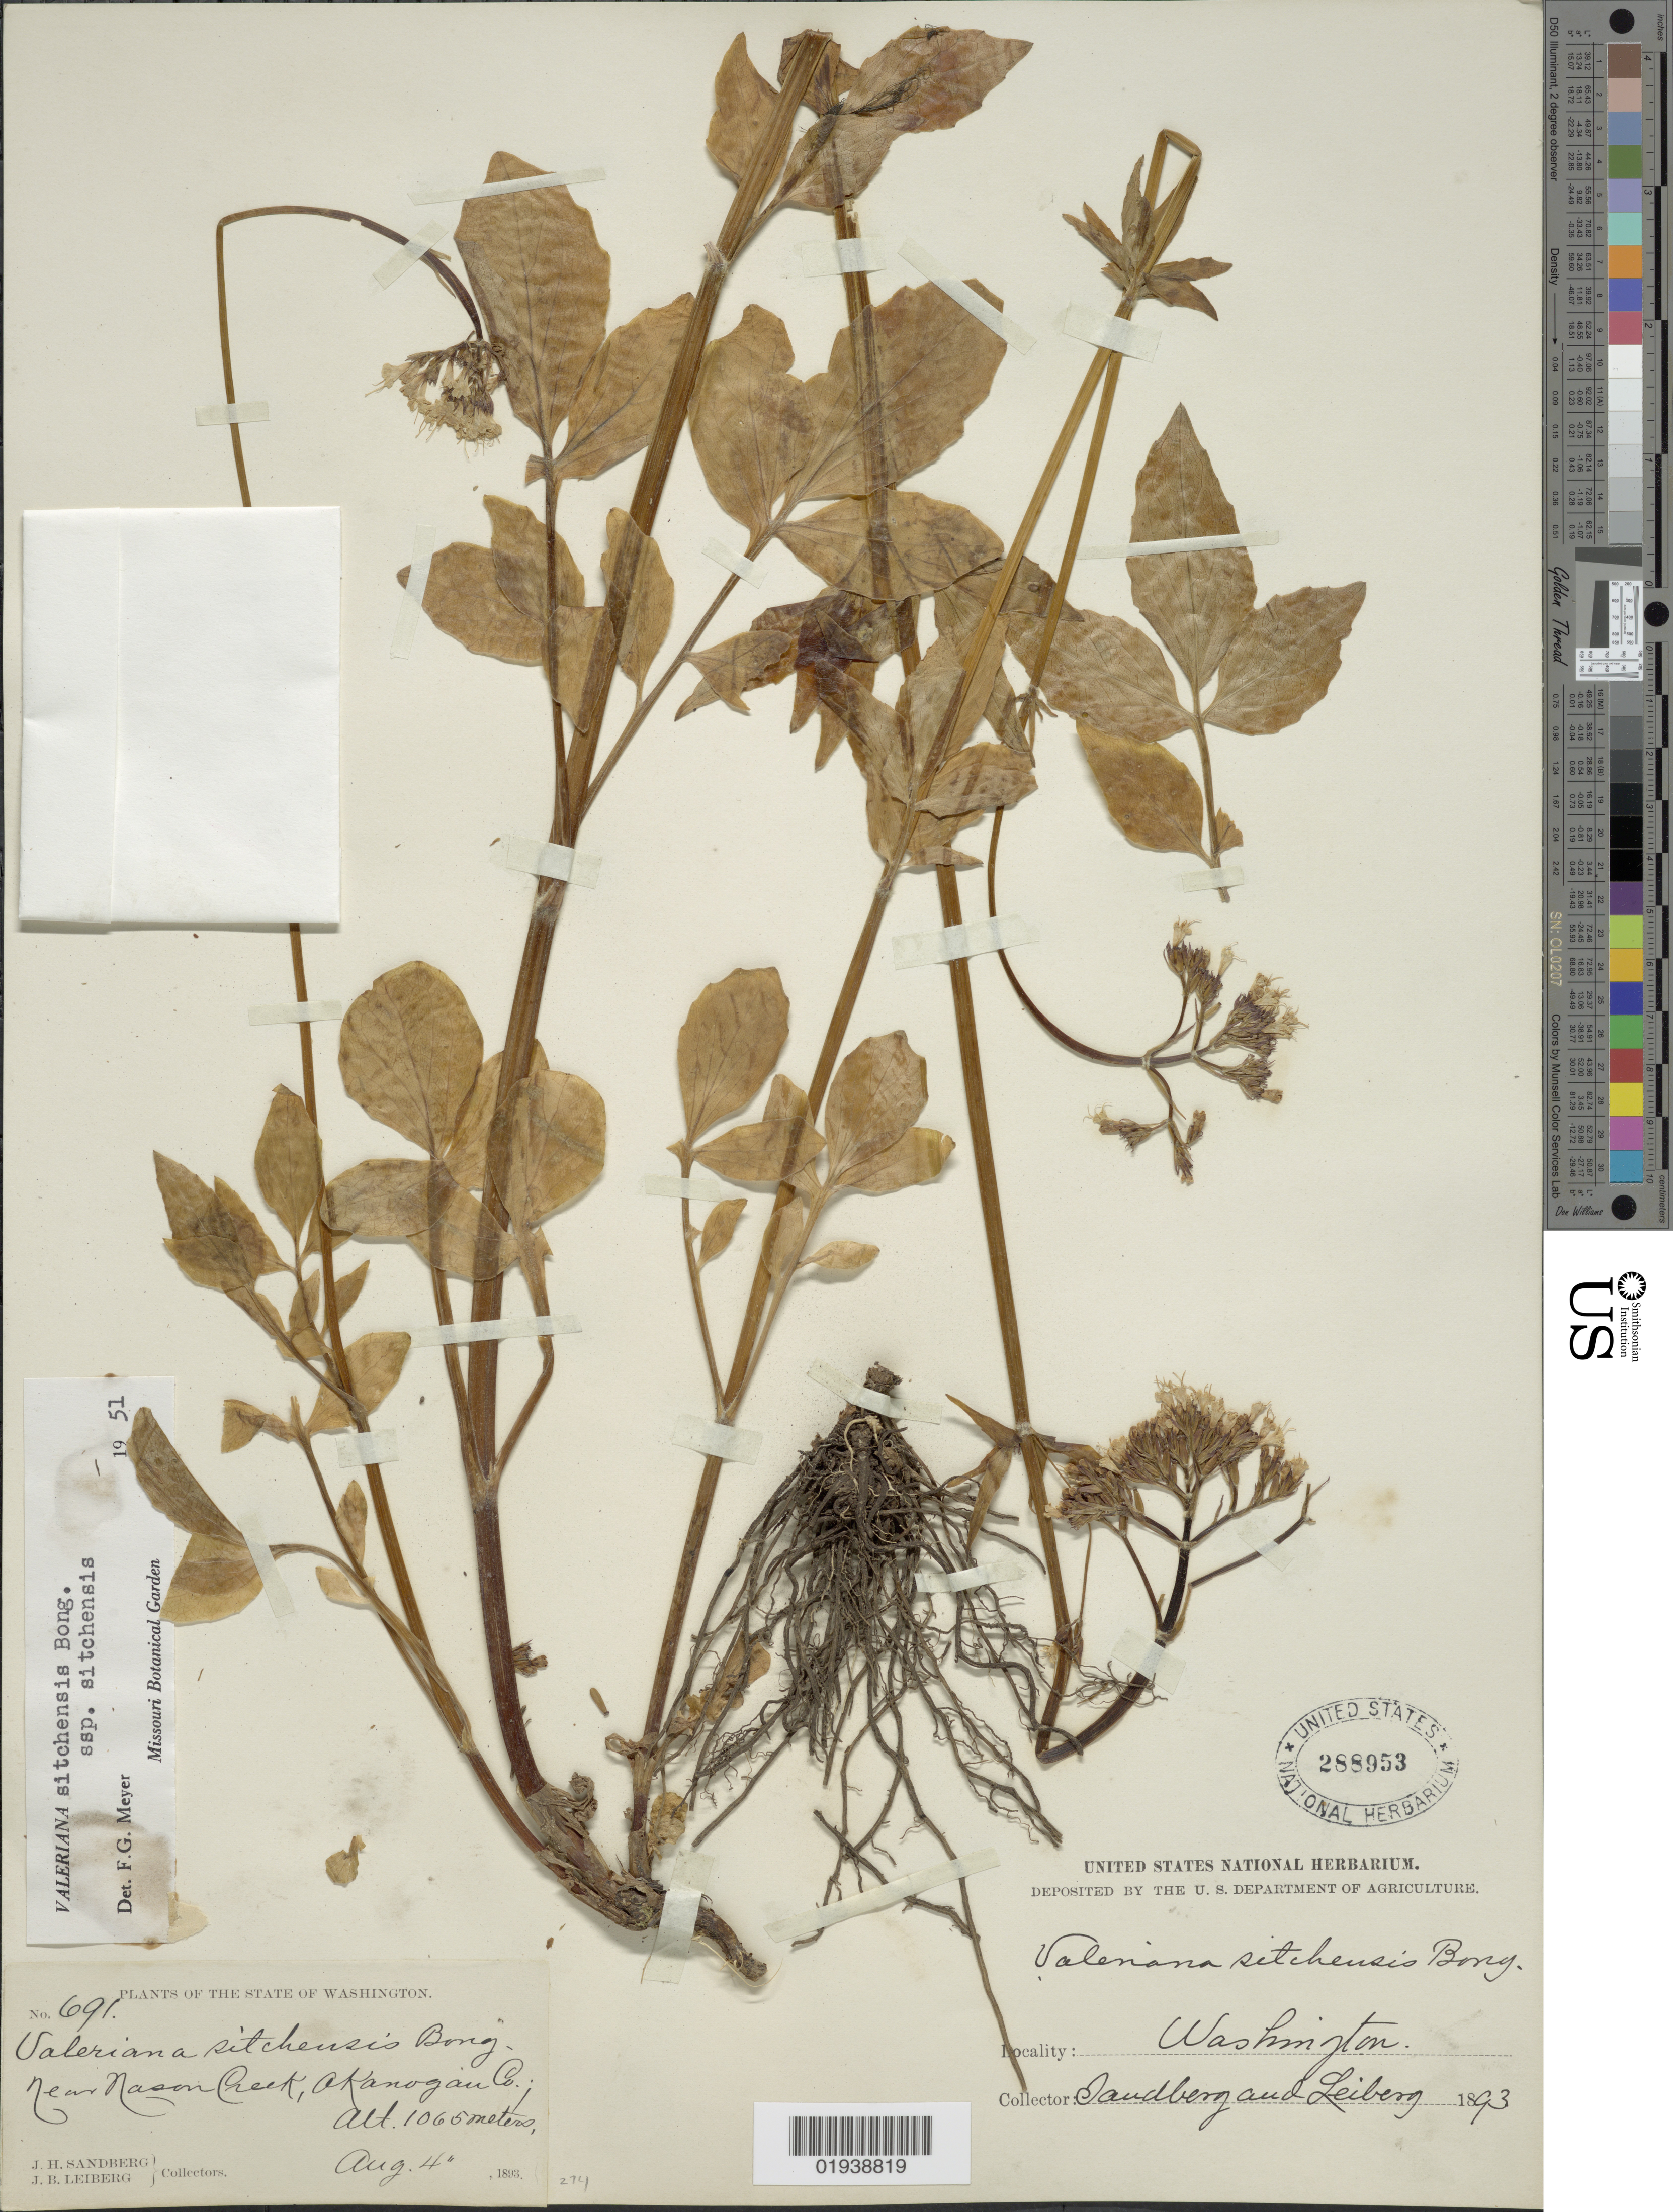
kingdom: Plantae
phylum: Tracheophyta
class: Magnoliopsida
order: Dipsacales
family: Caprifoliaceae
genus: Valeriana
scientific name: Valeriana sitchensis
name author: Bong.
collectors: J. H. Sandberg & J. B. Leiberg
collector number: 691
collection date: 1893-08-04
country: United States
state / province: Washington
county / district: Okanogan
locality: Near Nason Creek, Okanogan Co.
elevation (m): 1065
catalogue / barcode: US 288953